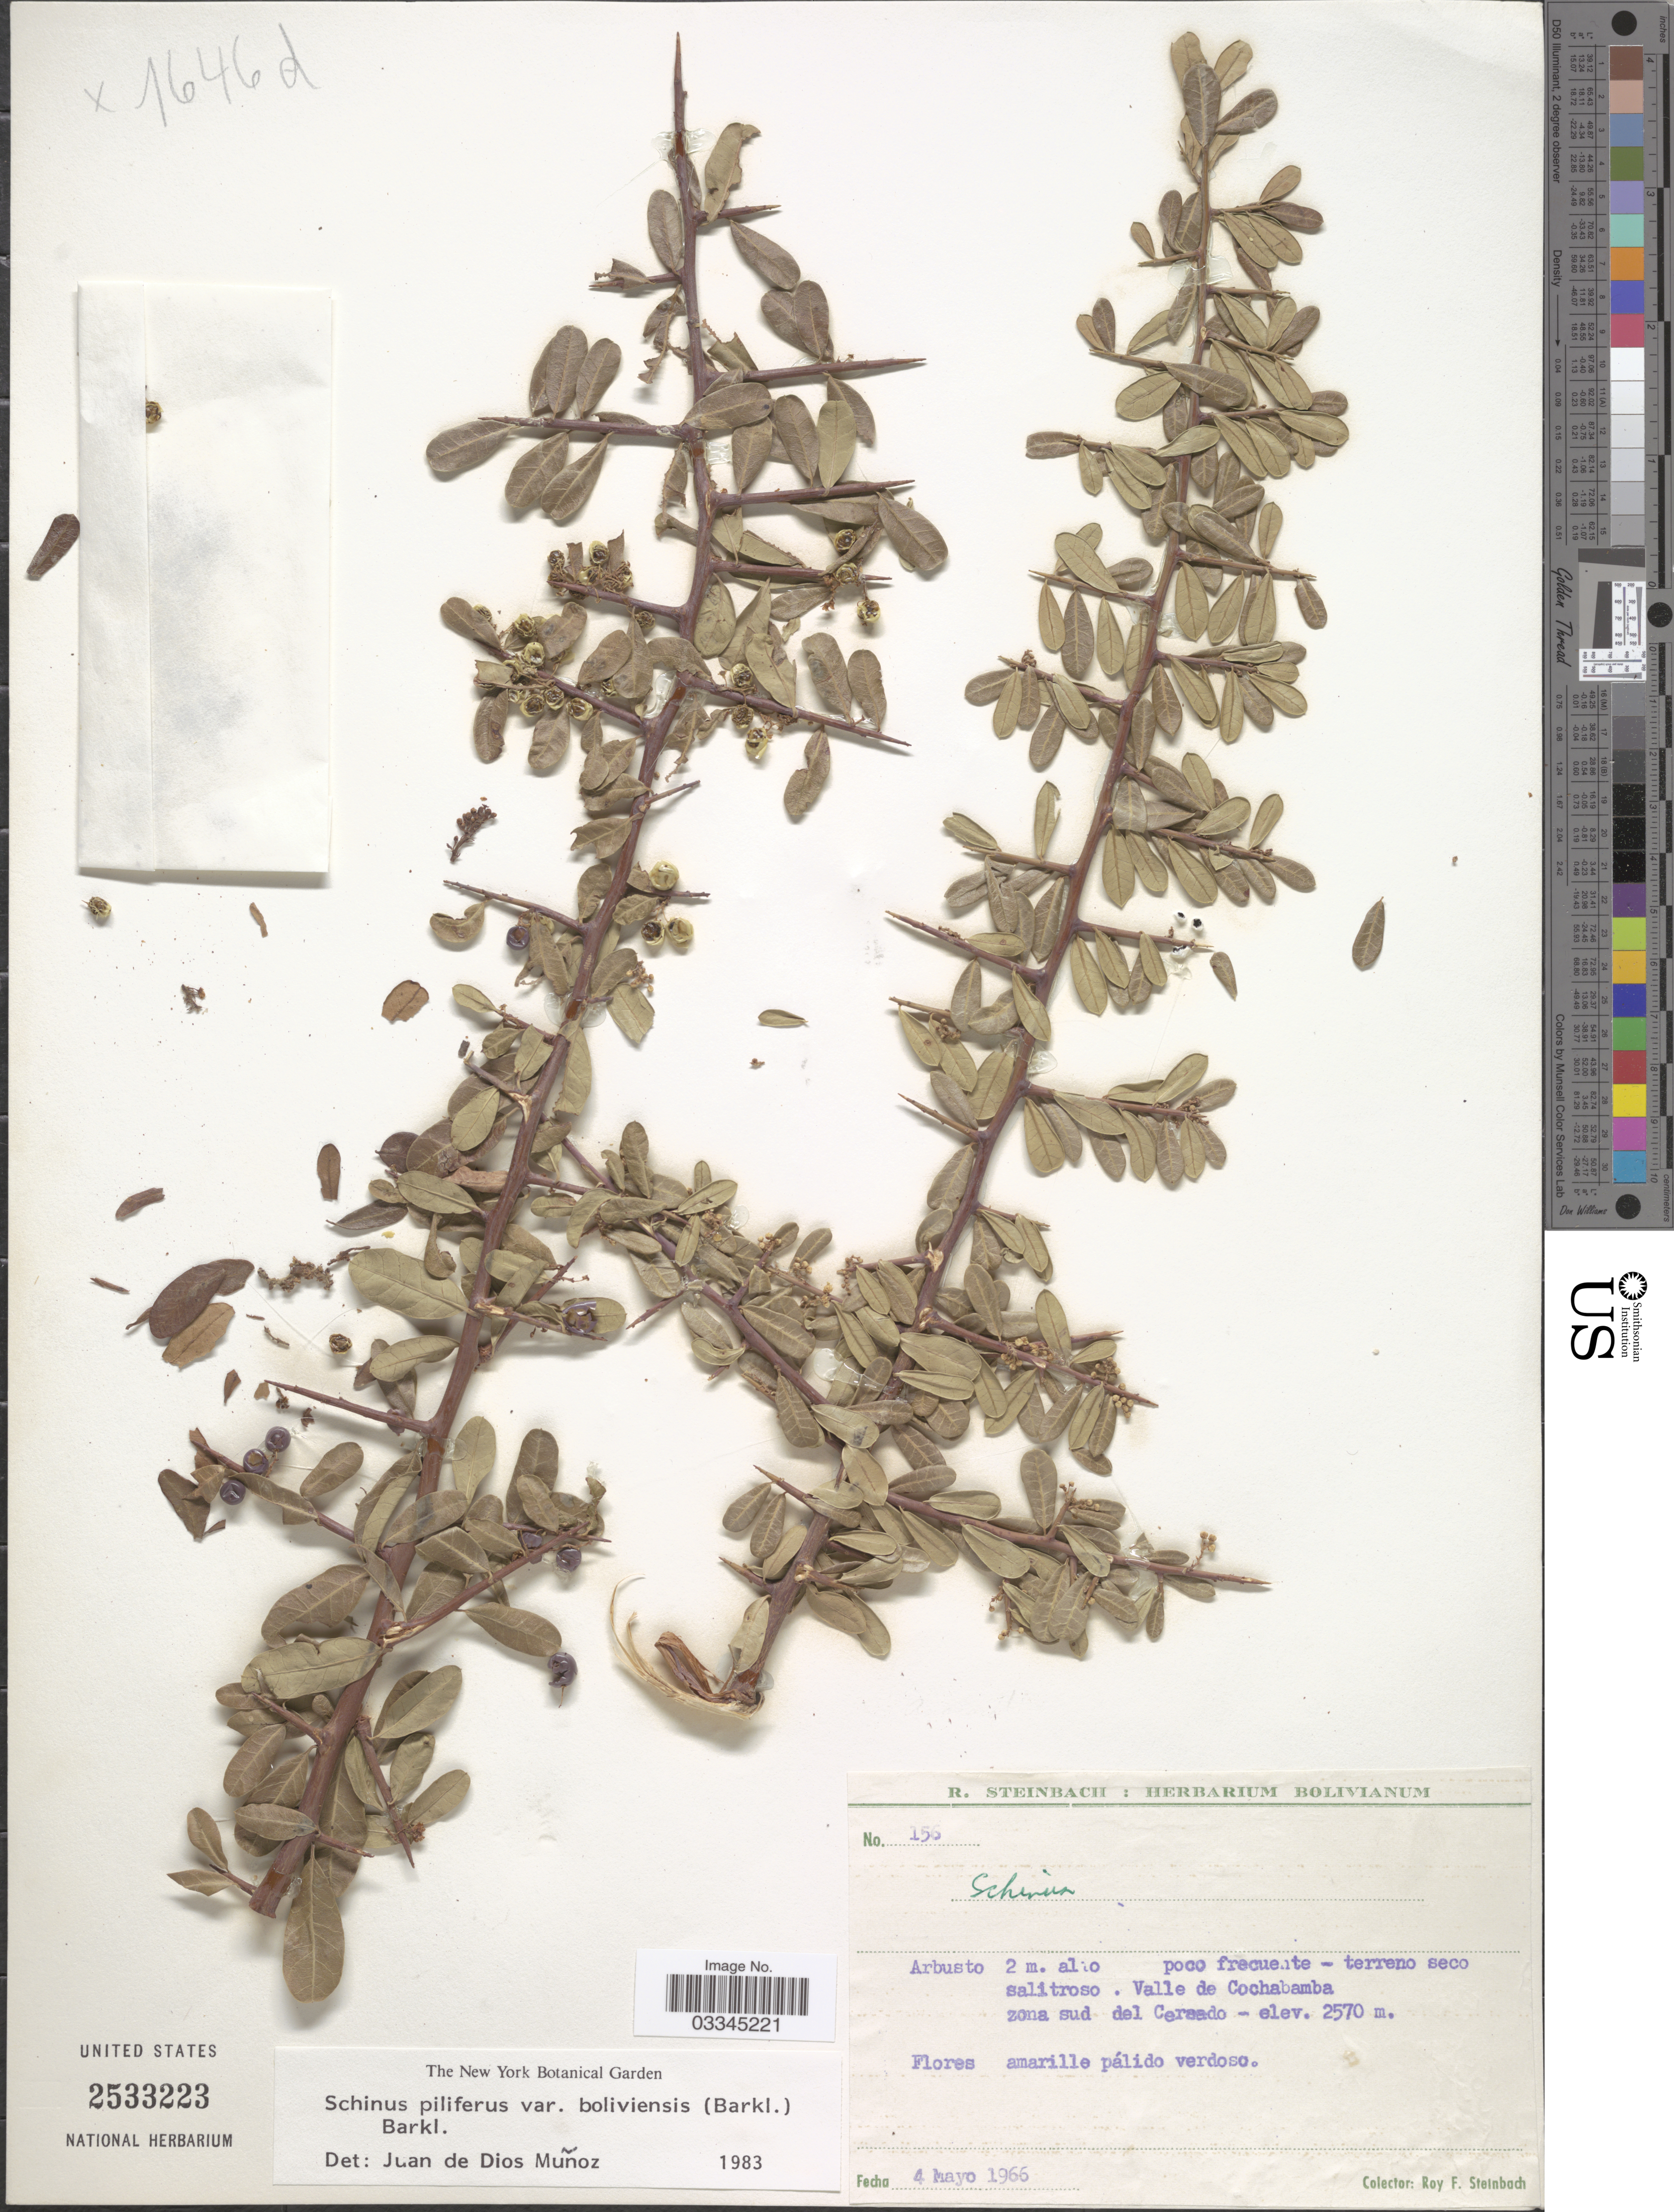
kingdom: Plantae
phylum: Tracheophyta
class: Magnoliopsida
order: Sapindales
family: Anacardiaceae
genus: Schinus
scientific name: Schinus pilifera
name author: I.M. Johnst.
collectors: R. F. Steinbach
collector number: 156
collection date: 1966-05-04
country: Bolivia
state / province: Cochabamba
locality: Valle de Cochabamba zona sud del Cerado.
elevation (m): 2570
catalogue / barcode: US 2533223